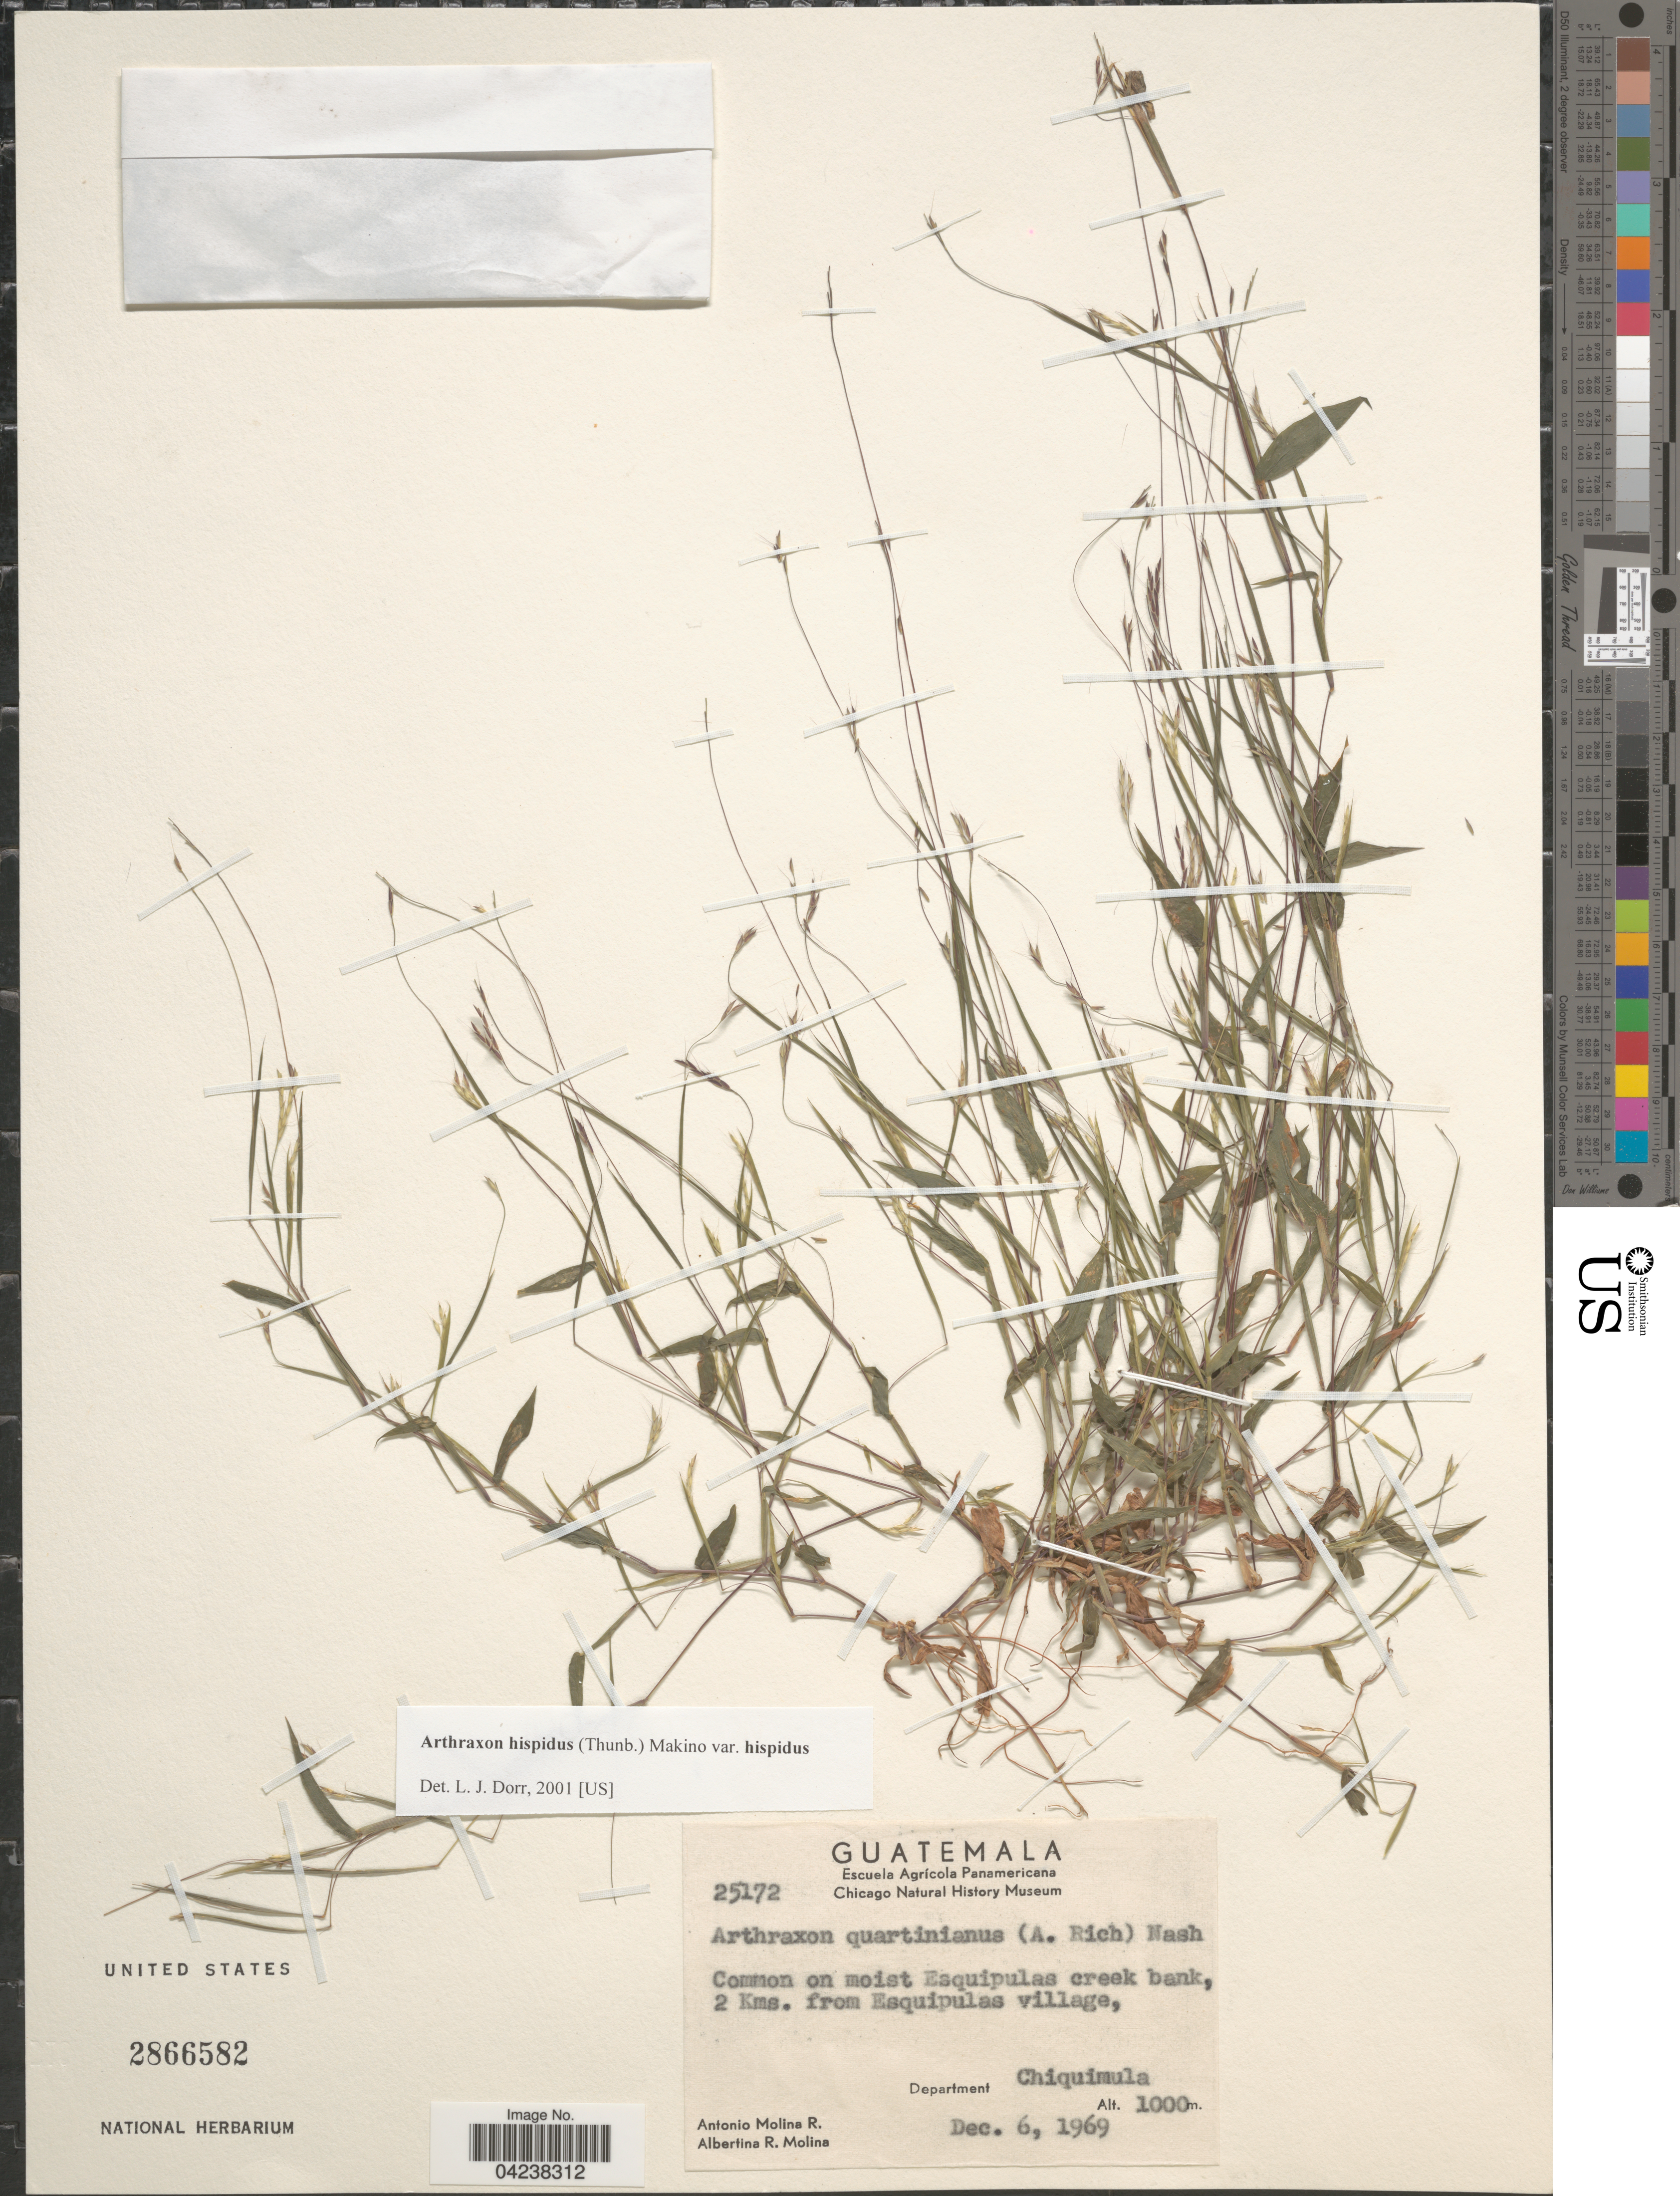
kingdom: Plantae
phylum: Tracheophyta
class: Liliopsida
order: Poales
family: Poaceae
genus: Arthraxon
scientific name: Arthraxon hispidus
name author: (Thunb.) Makino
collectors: A. Molina R. & A. R. Molina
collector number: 25172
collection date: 1969-12-06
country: Guatemala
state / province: Chiquimula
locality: Common on moist Esquipulas creek bank, 2 Kms. from Esquipulas village, Department Chiquimula.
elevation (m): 1000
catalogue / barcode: US 2866582